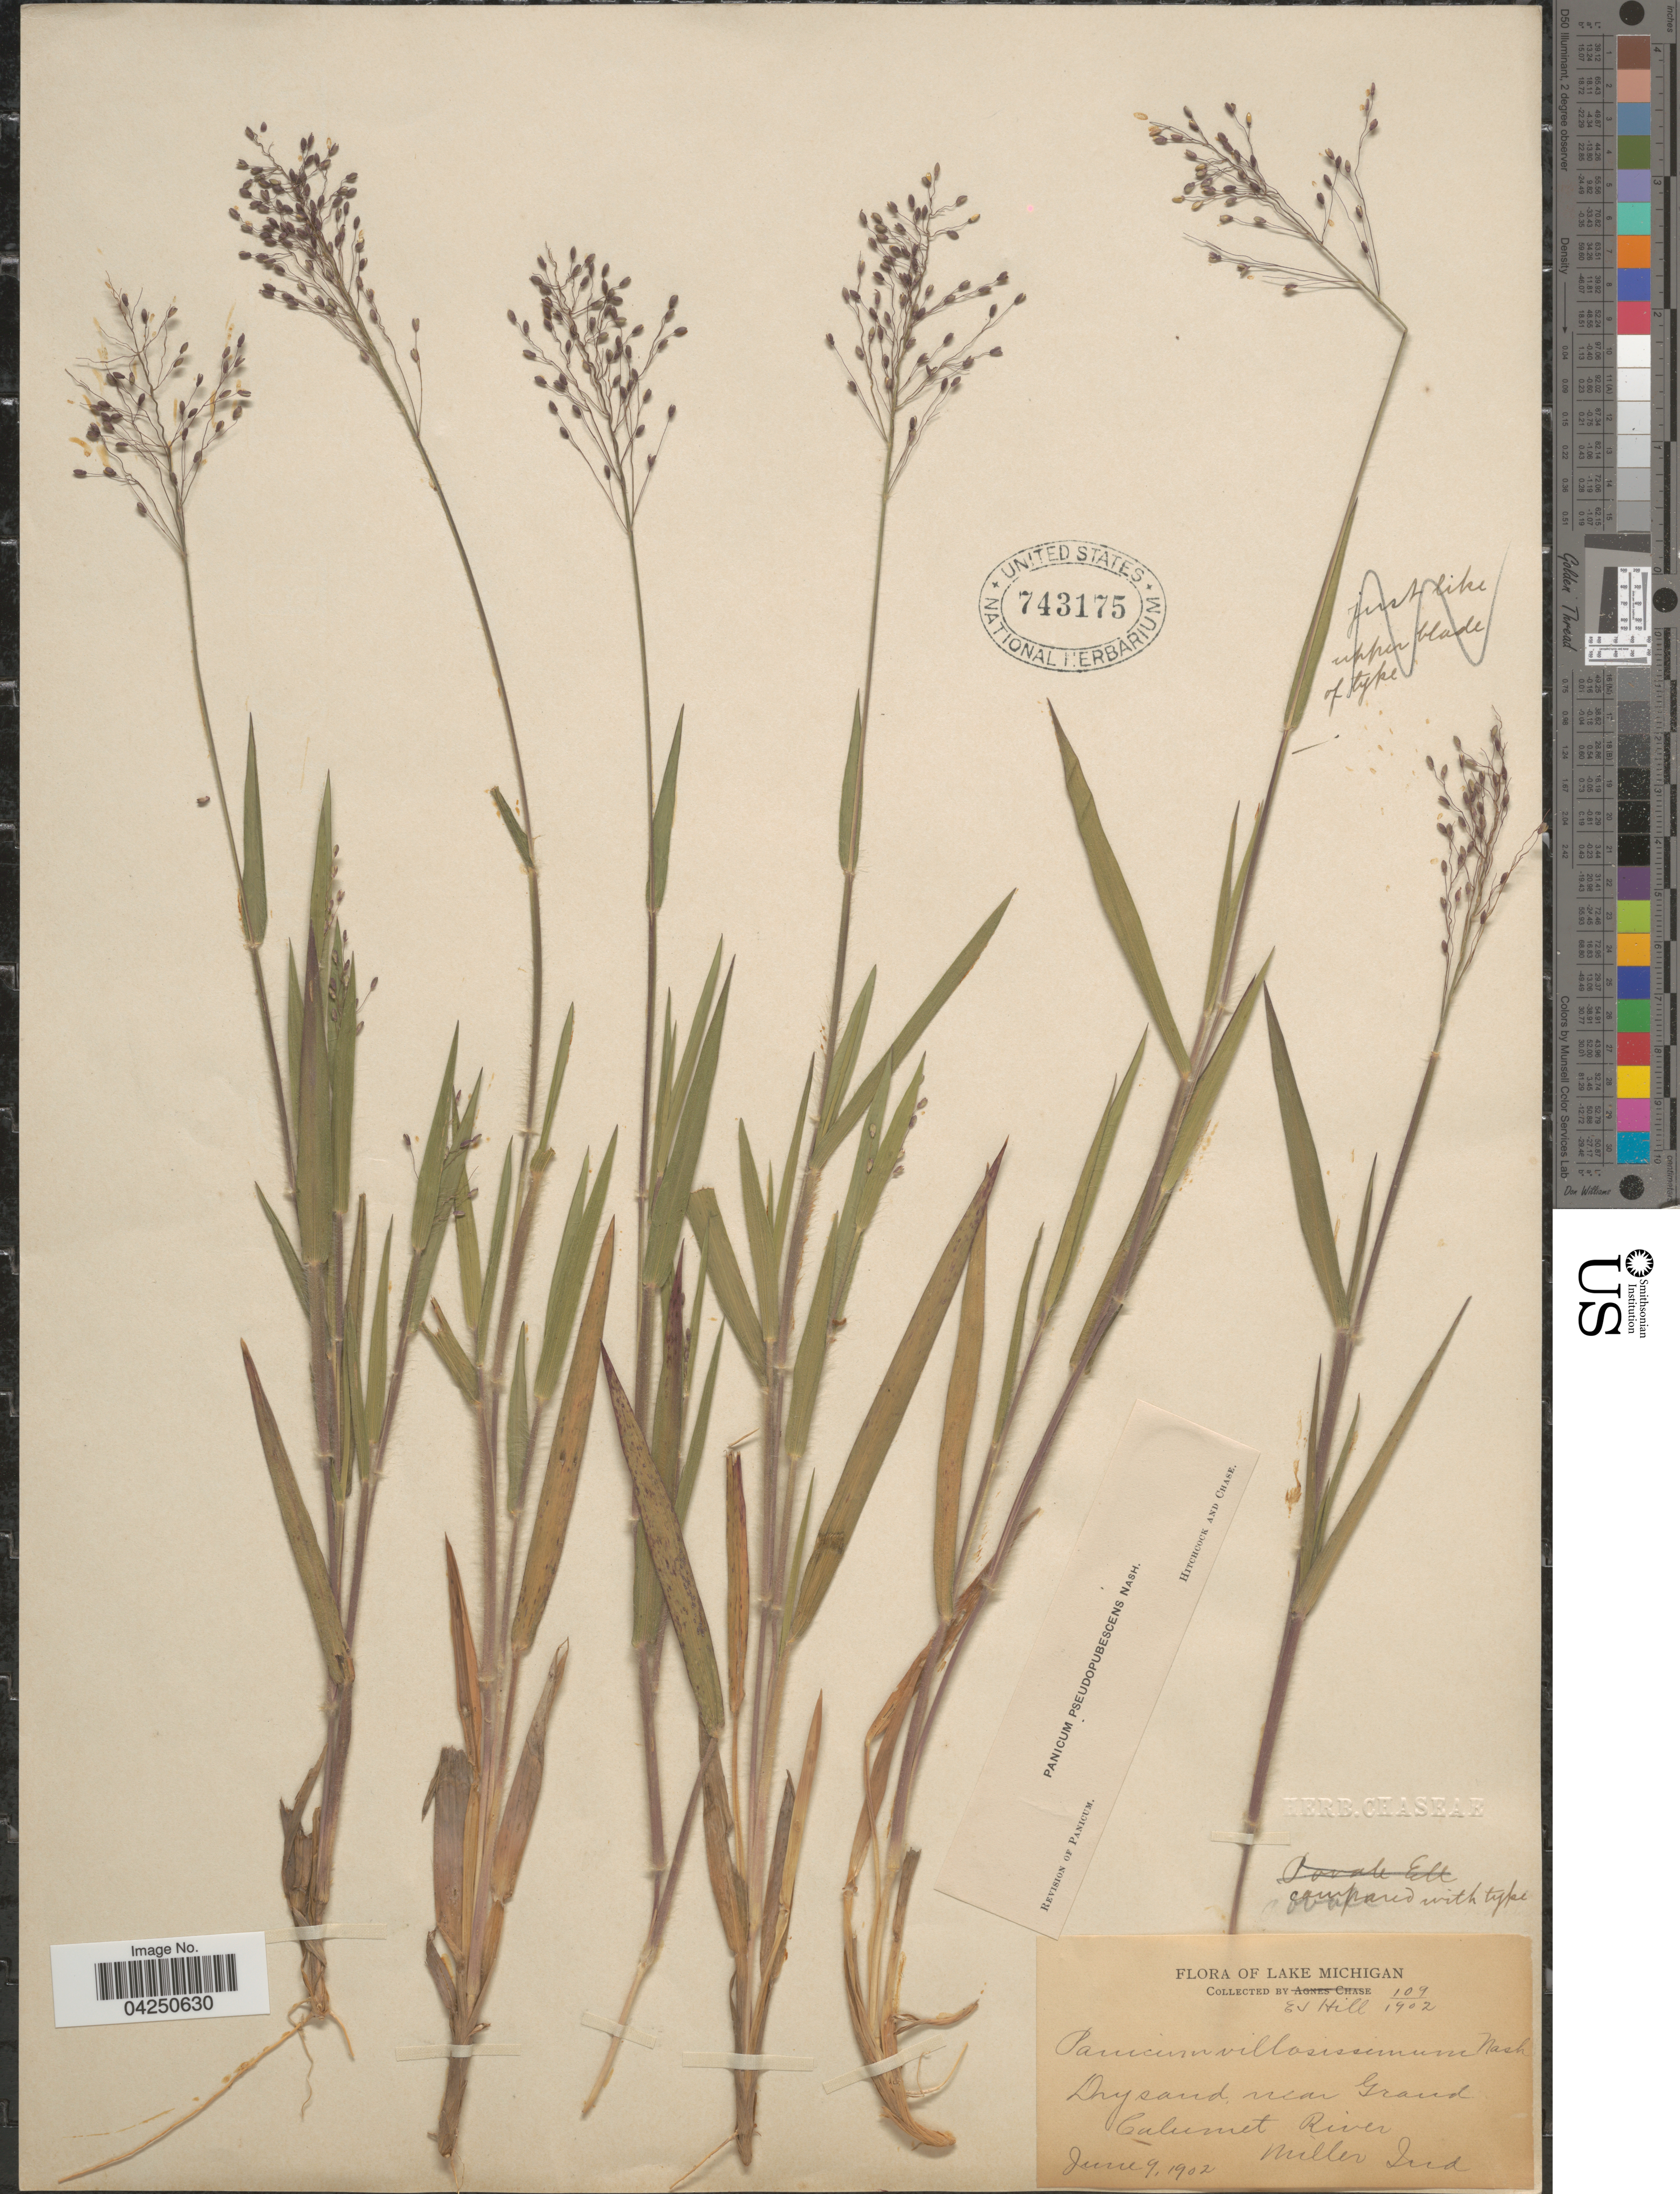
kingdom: Plantae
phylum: Tracheophyta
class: Liliopsida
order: Poales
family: Poaceae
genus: Dichanthelium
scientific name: Dichanthelium acuminatum var. acuminatum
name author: (Sw.) Gould & C.A. Clark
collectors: E. J. Hill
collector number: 109/1902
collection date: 1902-06-09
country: United States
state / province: Indiana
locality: Lake Michigan. Dry sand near Grand Calumet River Miller.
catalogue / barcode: US 743175